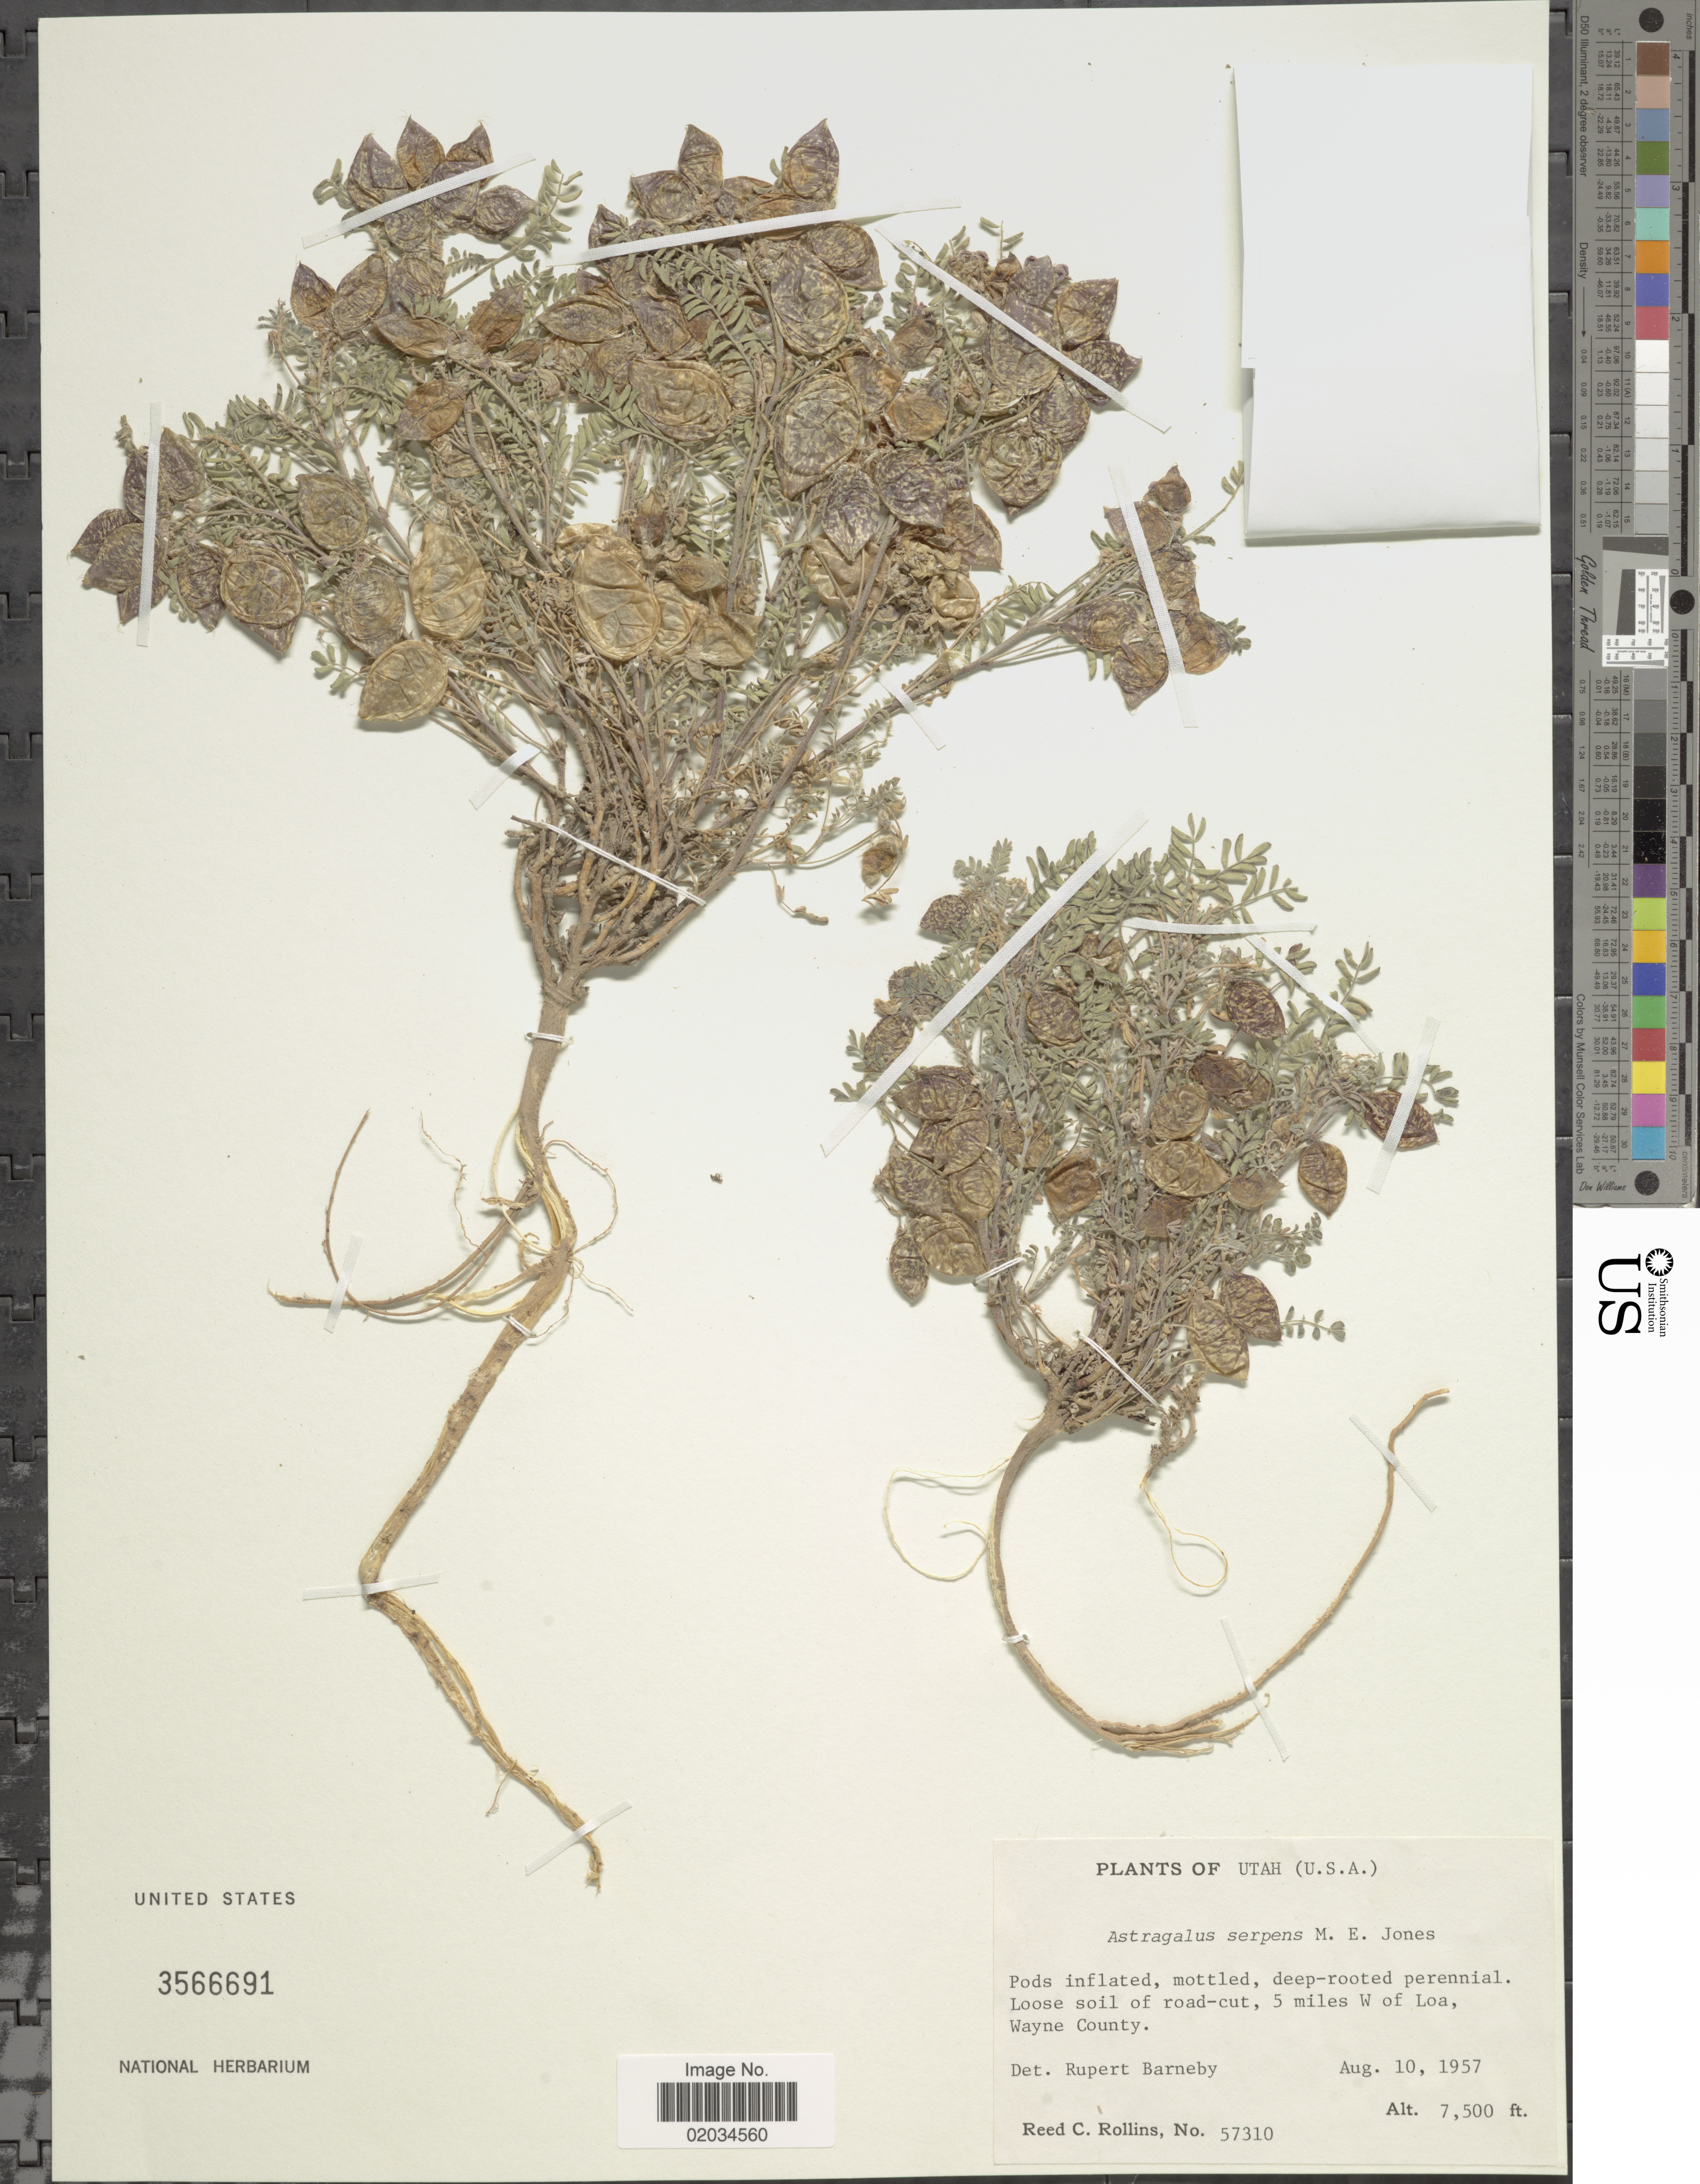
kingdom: Plantae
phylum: Tracheophyta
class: Magnoliopsida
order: Fabales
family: Fabaceae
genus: Astragalus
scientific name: Astragalus serpens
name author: M.E. Jones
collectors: R. C. Rollins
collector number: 57310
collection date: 1957-08-10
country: United States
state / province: Utah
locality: Loose soil of road-cut, 5 miles W of Loa, Wayne County.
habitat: loose soil of road-cut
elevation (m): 2286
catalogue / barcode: US 3566691